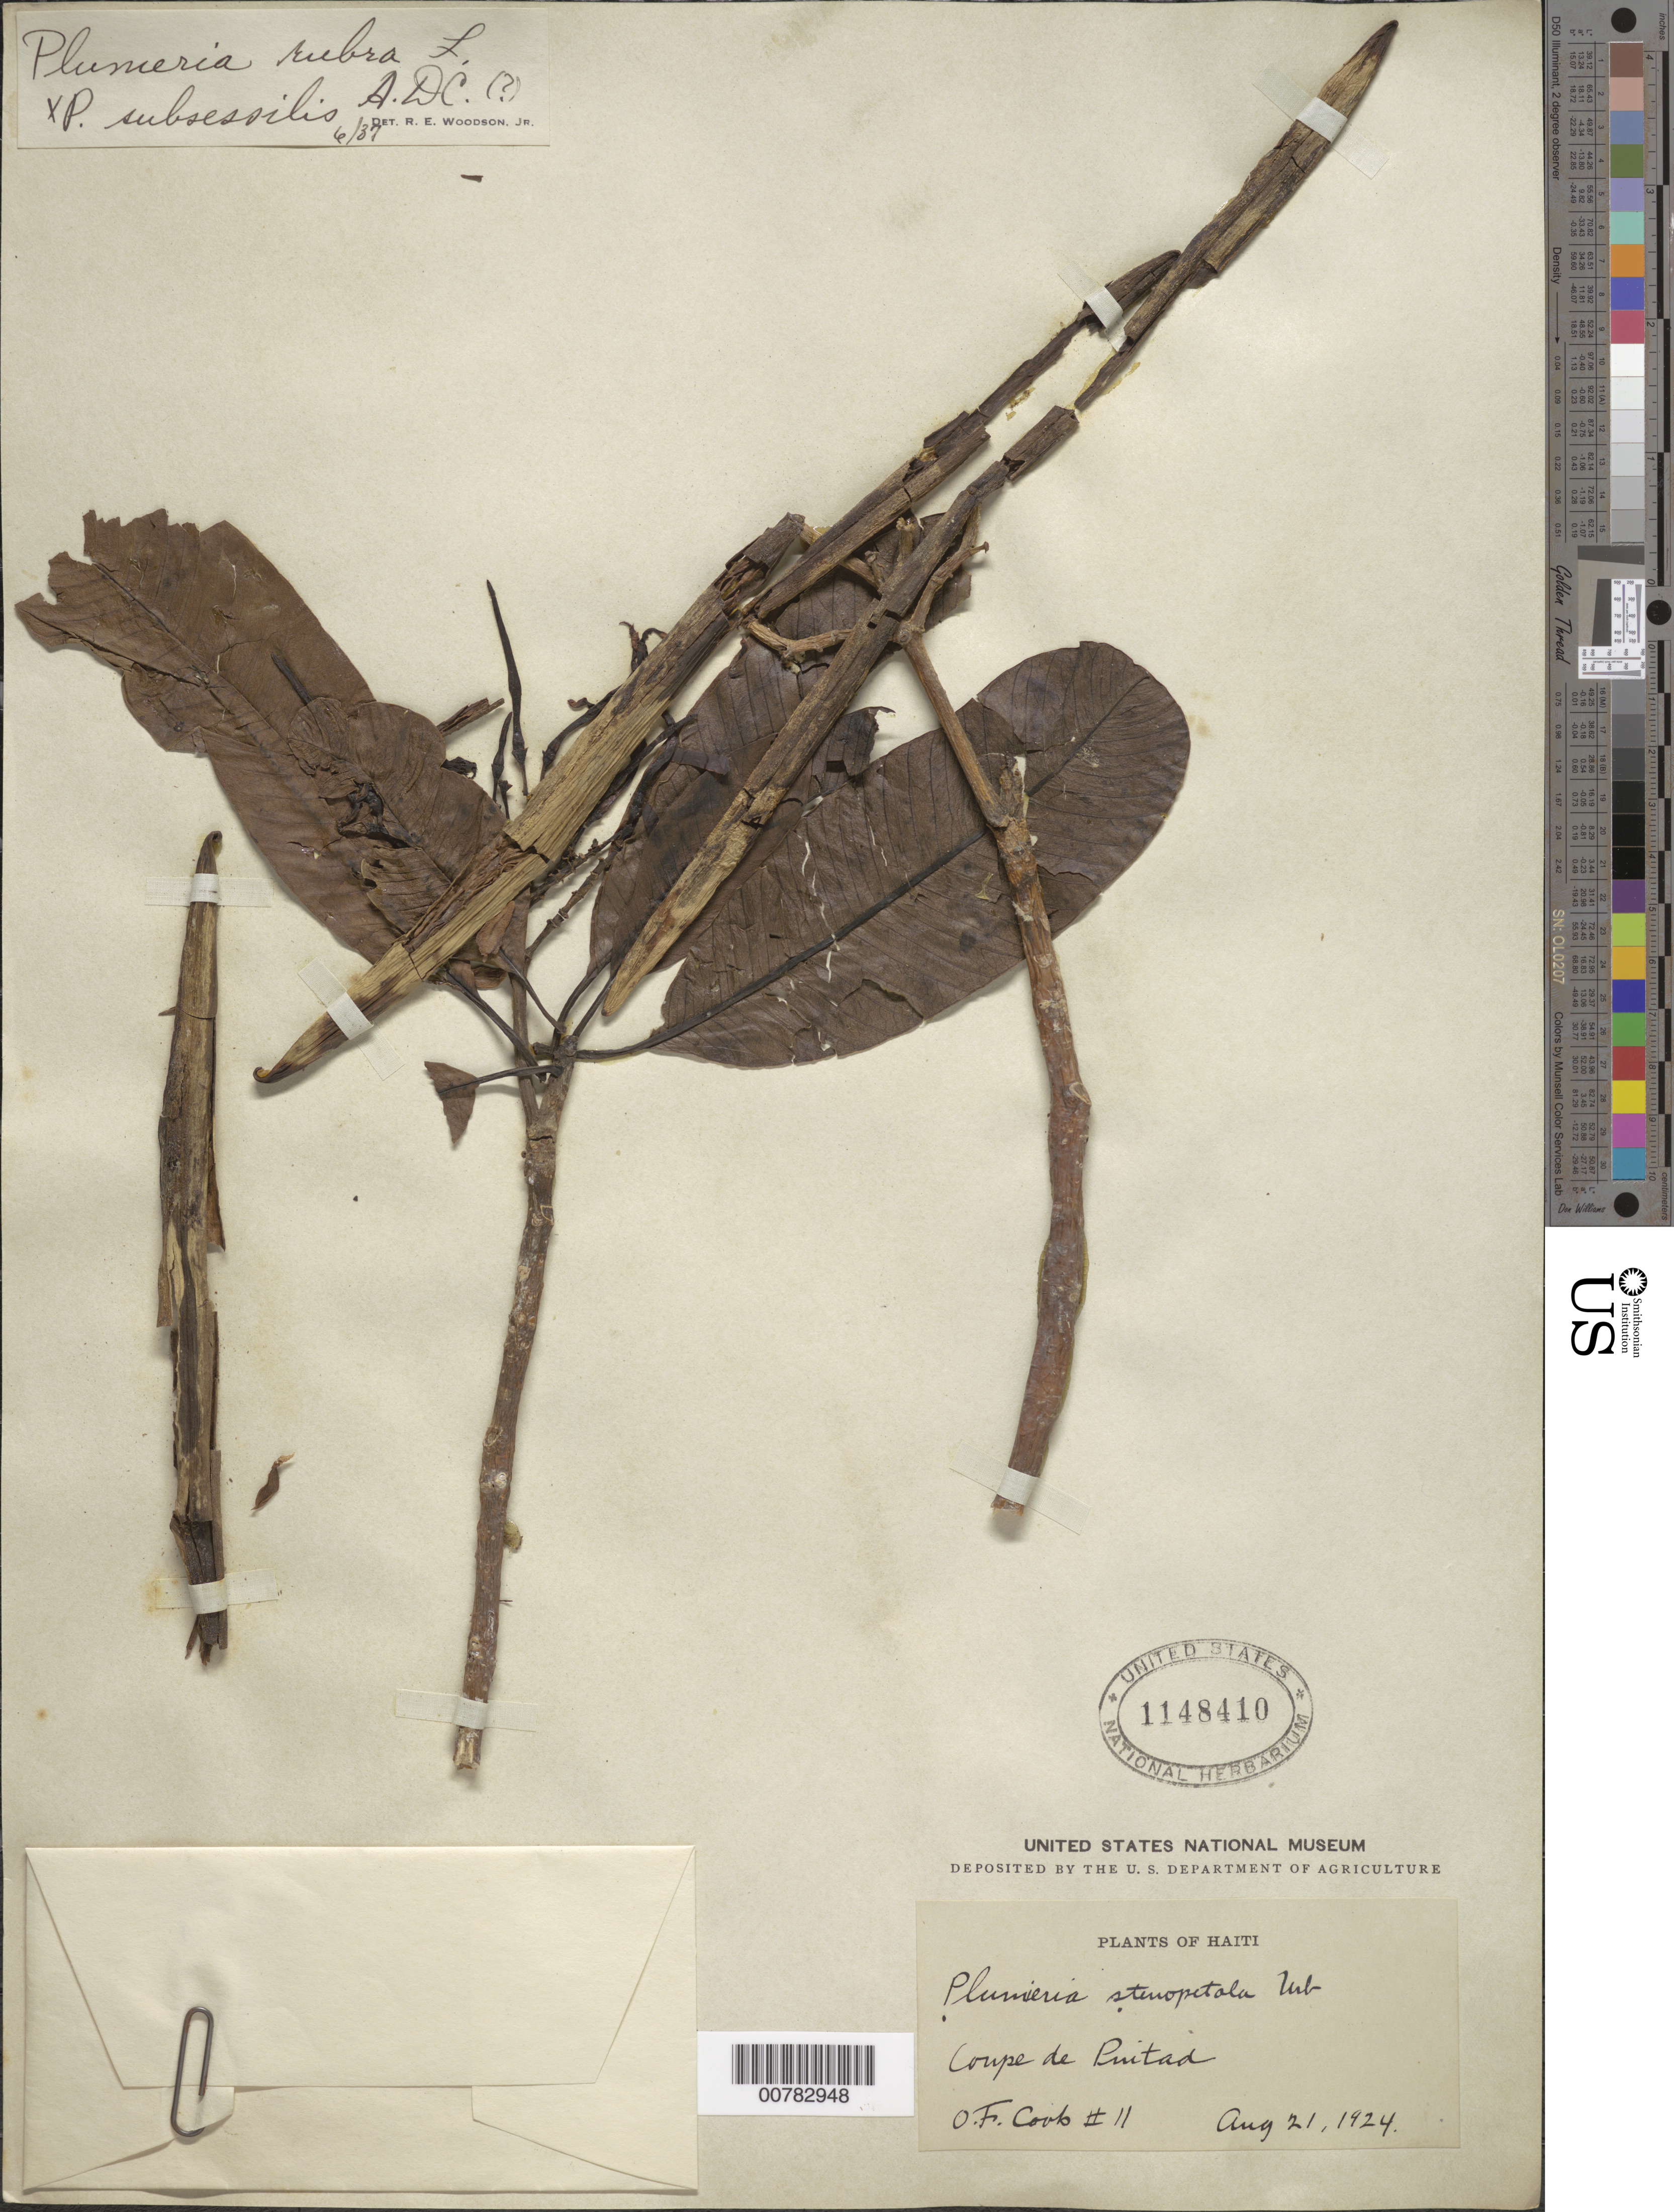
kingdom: Plantae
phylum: Tracheophyta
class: Magnoliopsida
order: Gentianales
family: Apocynaceae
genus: Plumeria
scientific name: Plumeria rubra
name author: L.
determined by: Woodson, R. E., Jr.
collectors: O. F. Cook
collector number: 11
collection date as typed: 21 Aug 1924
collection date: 1924-08-21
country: Haiti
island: Hispaniola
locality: Coupe de Pintad.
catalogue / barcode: US 1148410